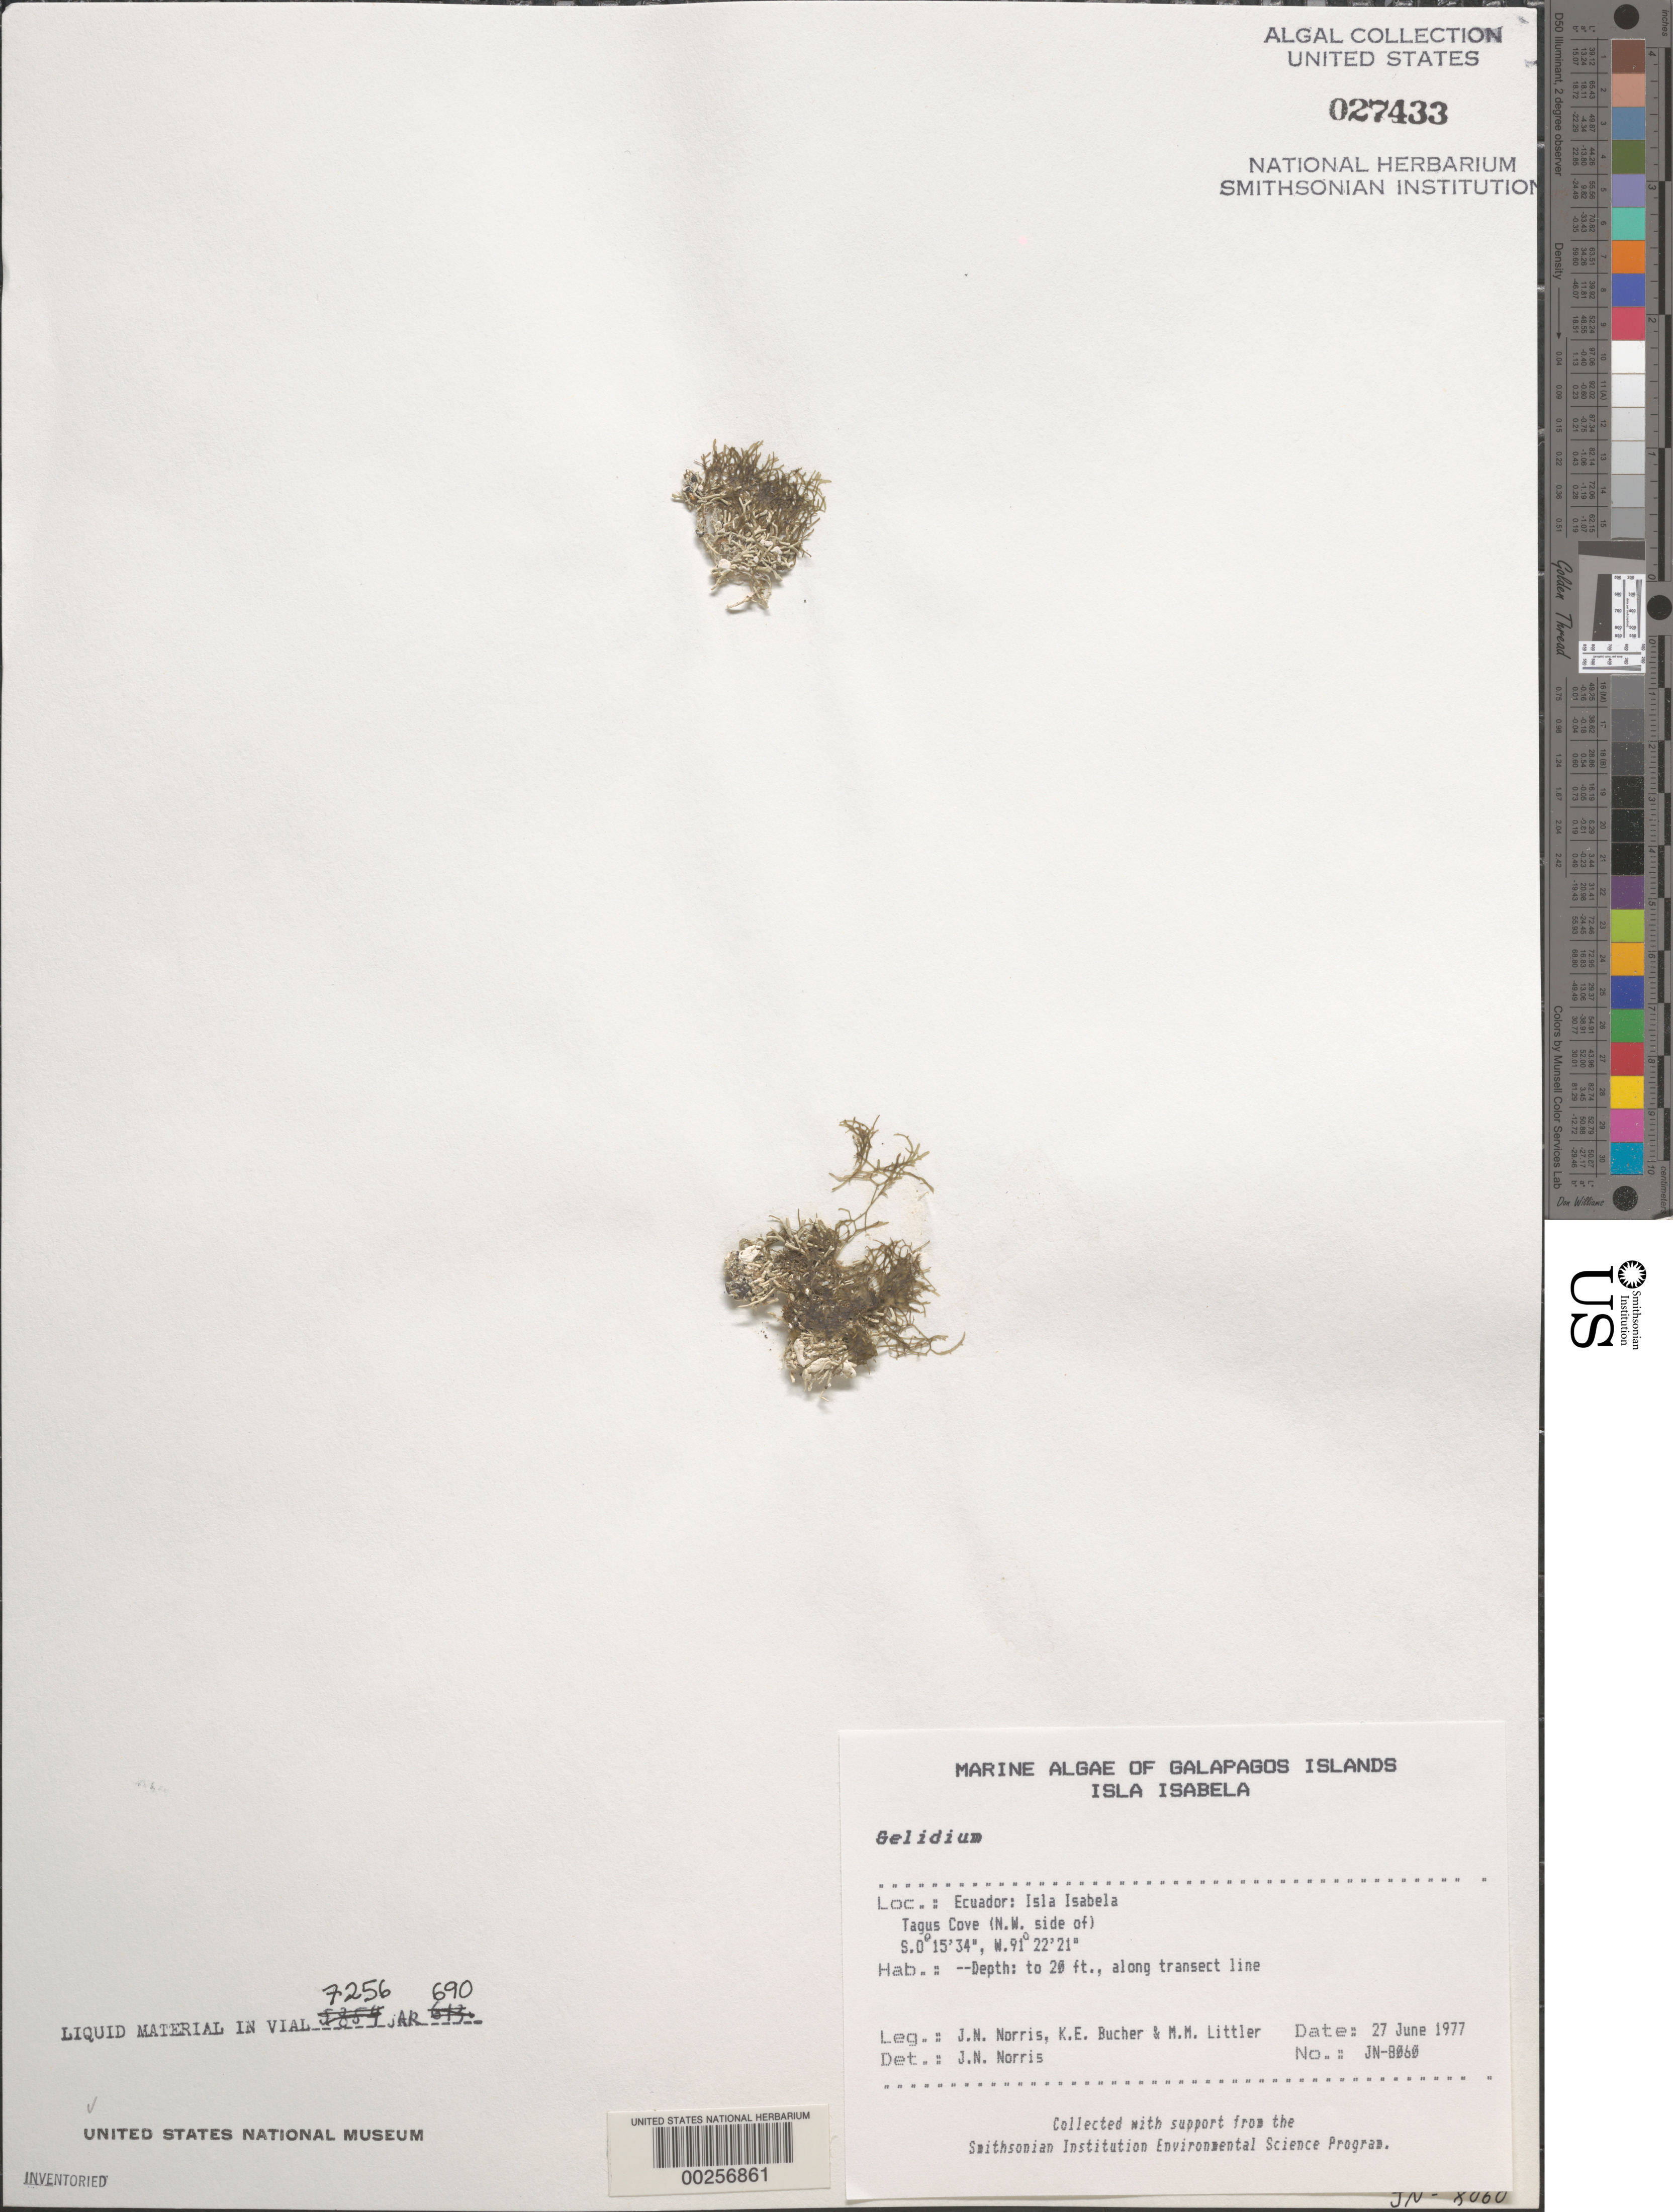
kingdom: Plantae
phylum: Rhodophyta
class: Florideophyceae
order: Gelidiales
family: Gelidiaceae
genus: Gelidium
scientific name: Gelidium sp.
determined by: Norris, James N.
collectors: J. N. Norris, K. E. Bucher & M. M. Littler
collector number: JN-8060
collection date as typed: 27 Jun 1977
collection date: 1977-06-27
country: Ecuador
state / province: Colón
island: Isabela [Albemarle]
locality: Tagus Cove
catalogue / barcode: US 27433